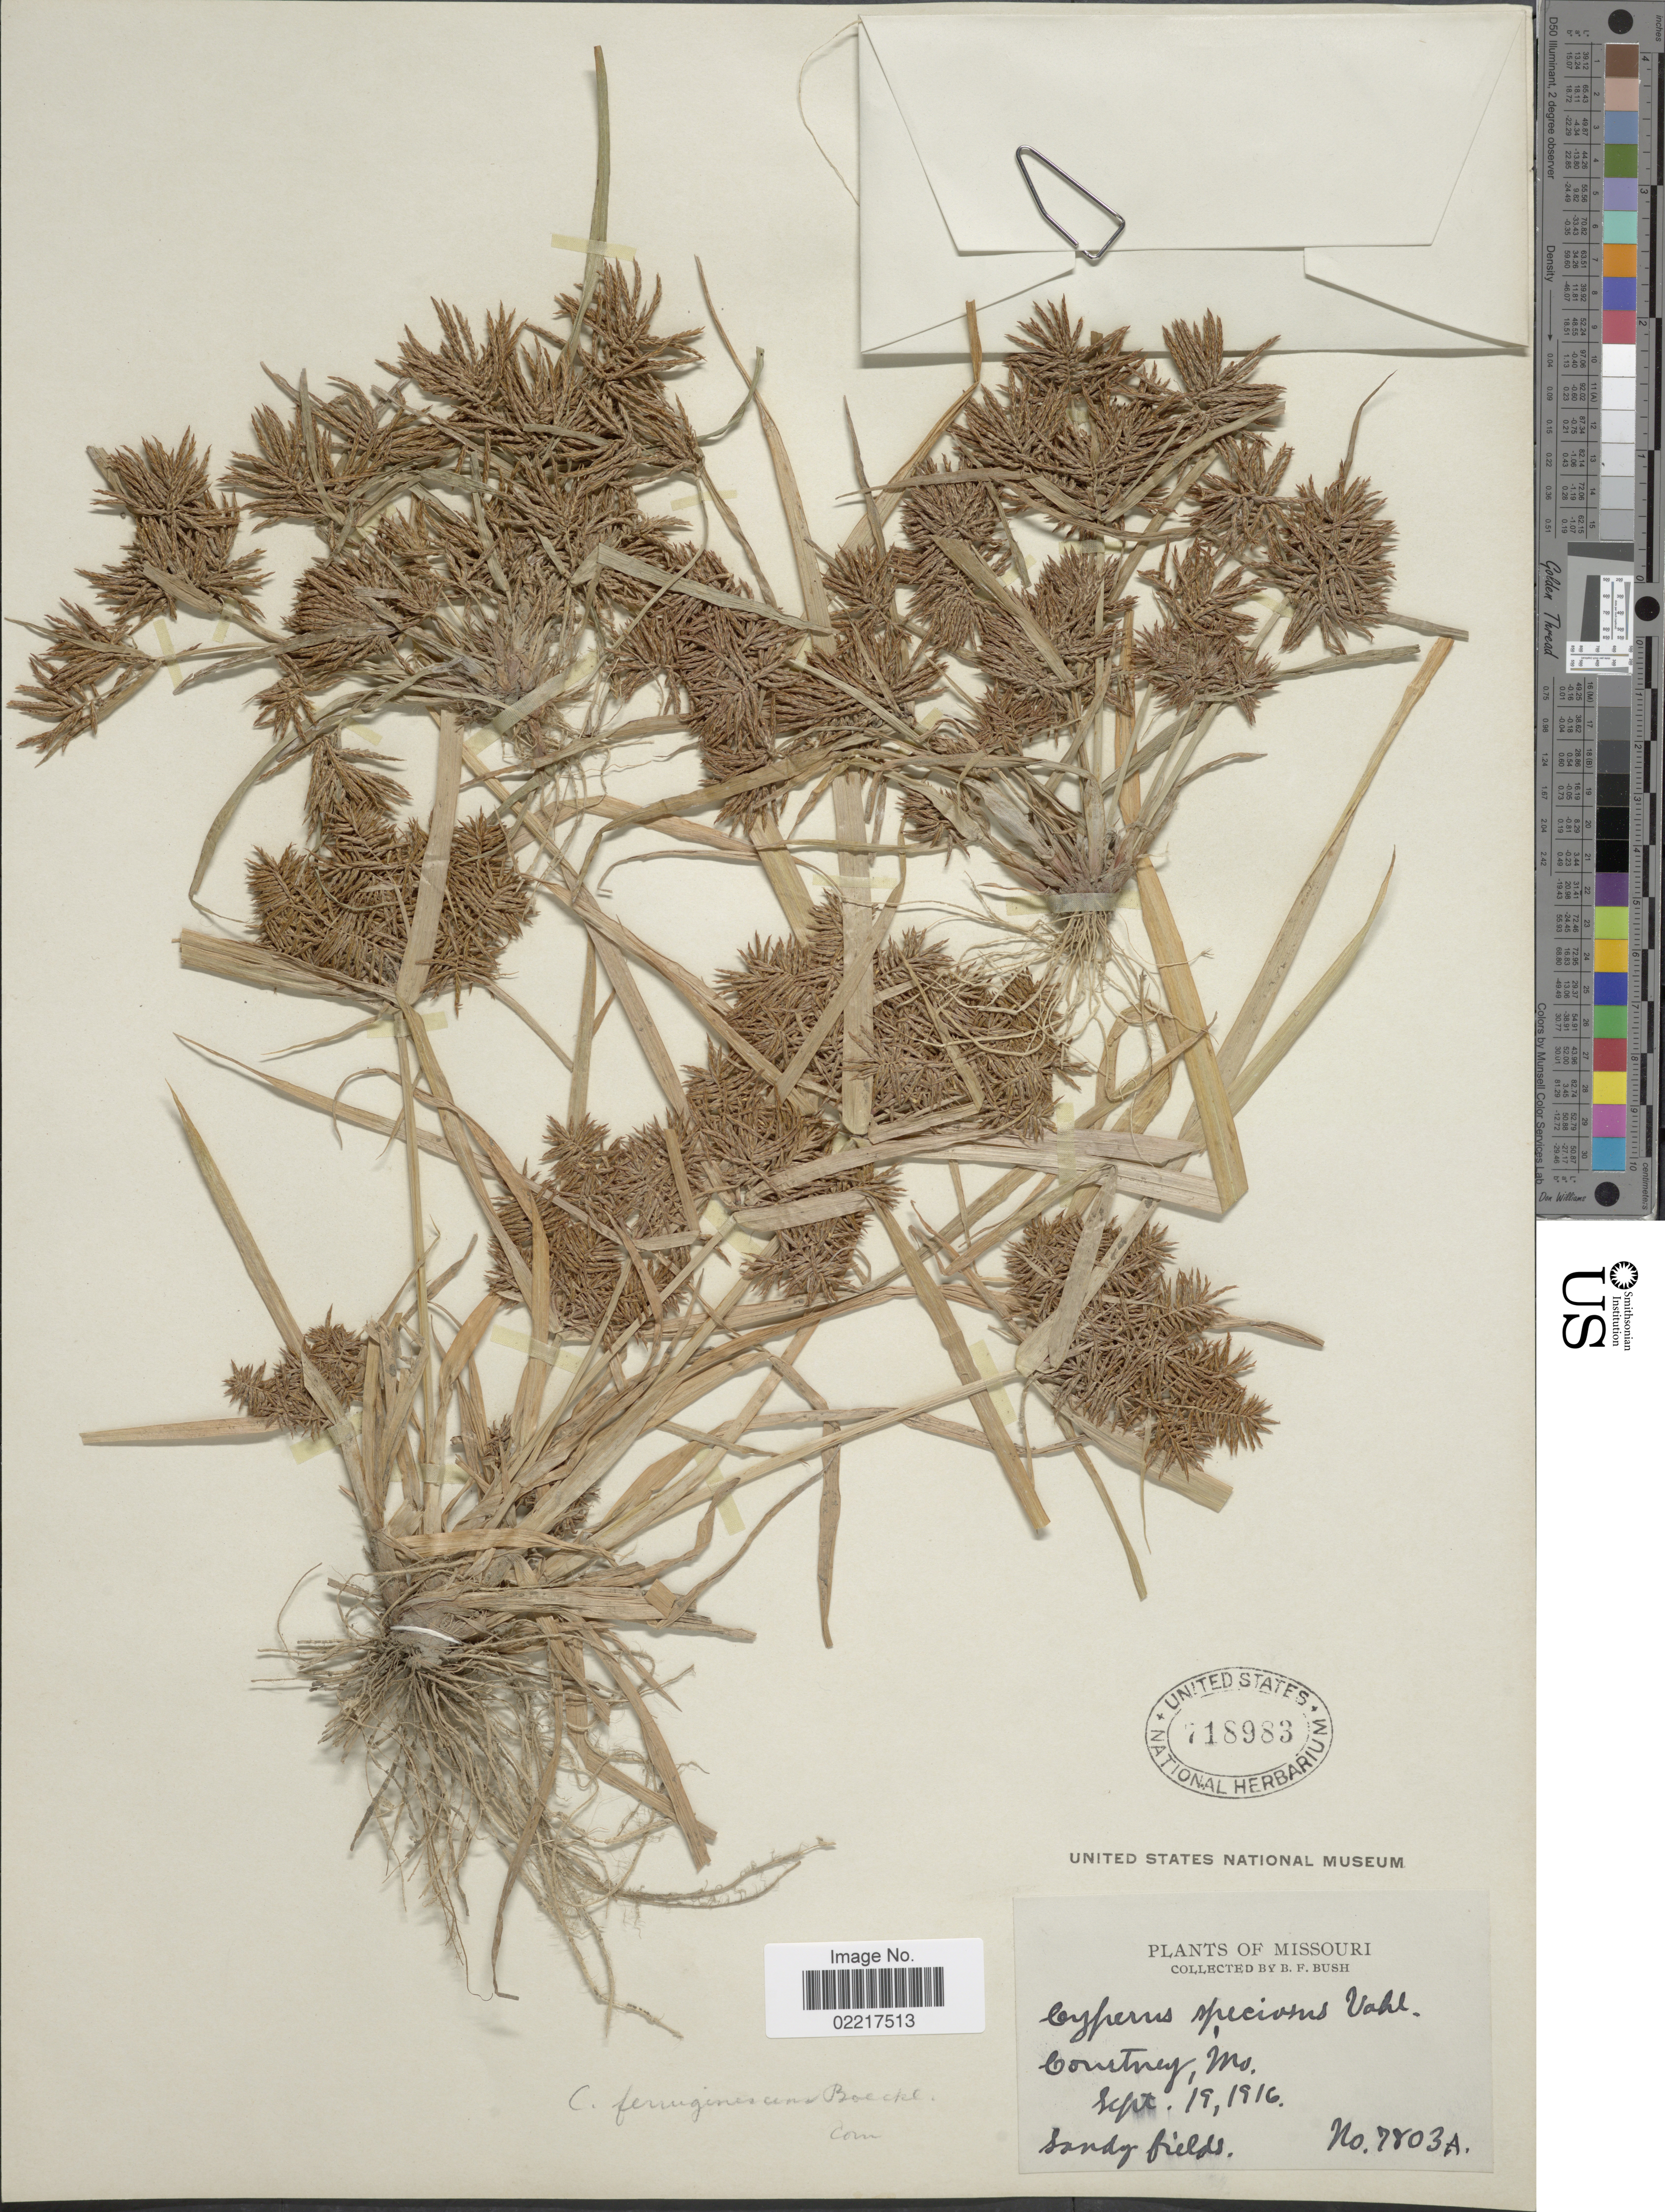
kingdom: Plantae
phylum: Tracheophyta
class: Liliopsida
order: Poales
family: Cyperaceae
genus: Cyperus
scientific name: Cyperus odoratus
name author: L.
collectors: B. F. Bush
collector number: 7803A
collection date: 1916-09-19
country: United States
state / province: Missouri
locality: Courtney, sandy fields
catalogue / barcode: US 718983